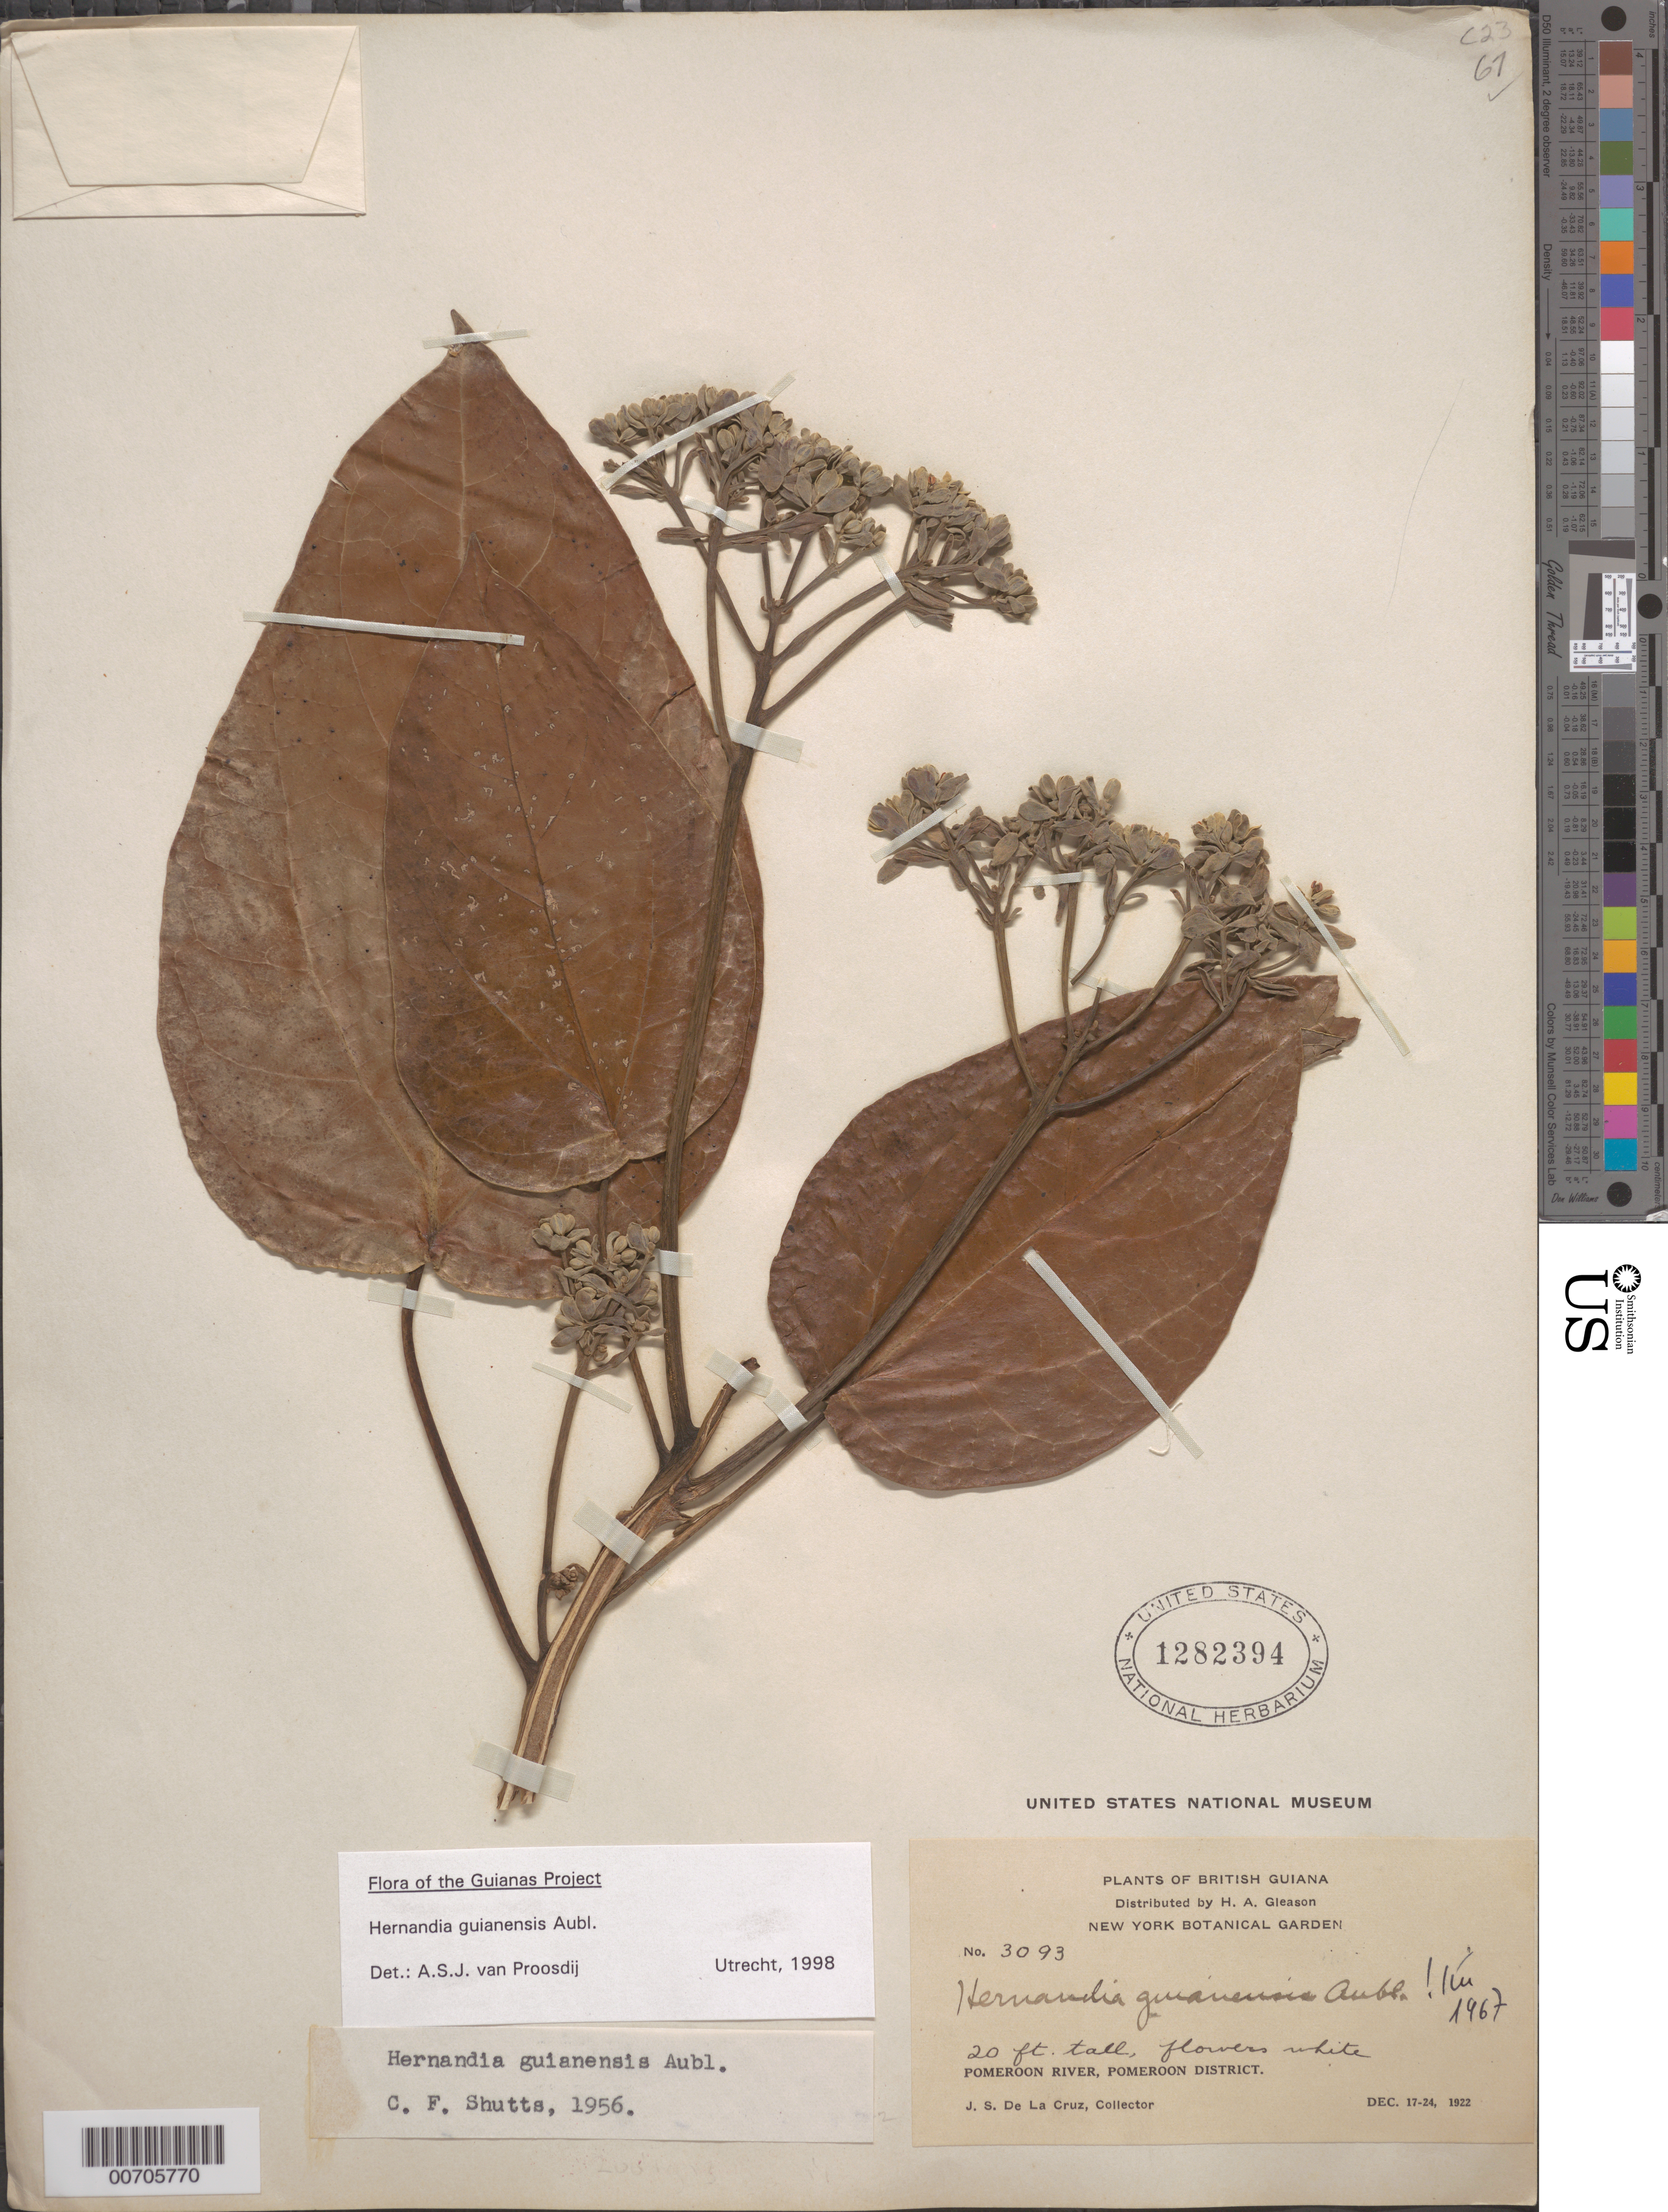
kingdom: Plantae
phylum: Tracheophyta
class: Magnoliopsida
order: Laurales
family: Hernandiaceae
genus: Hernandia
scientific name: Hernandia guianensis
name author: Aubl.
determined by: Proosdij, A. S. J. van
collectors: J. S. de la Cruz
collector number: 3093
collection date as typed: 17-Dec-22 to 24-Dec-22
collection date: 1922-12-17/1922-12-24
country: Guyana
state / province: Pomeroon-Supenaam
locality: Pomeroon R.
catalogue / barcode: US 1282394